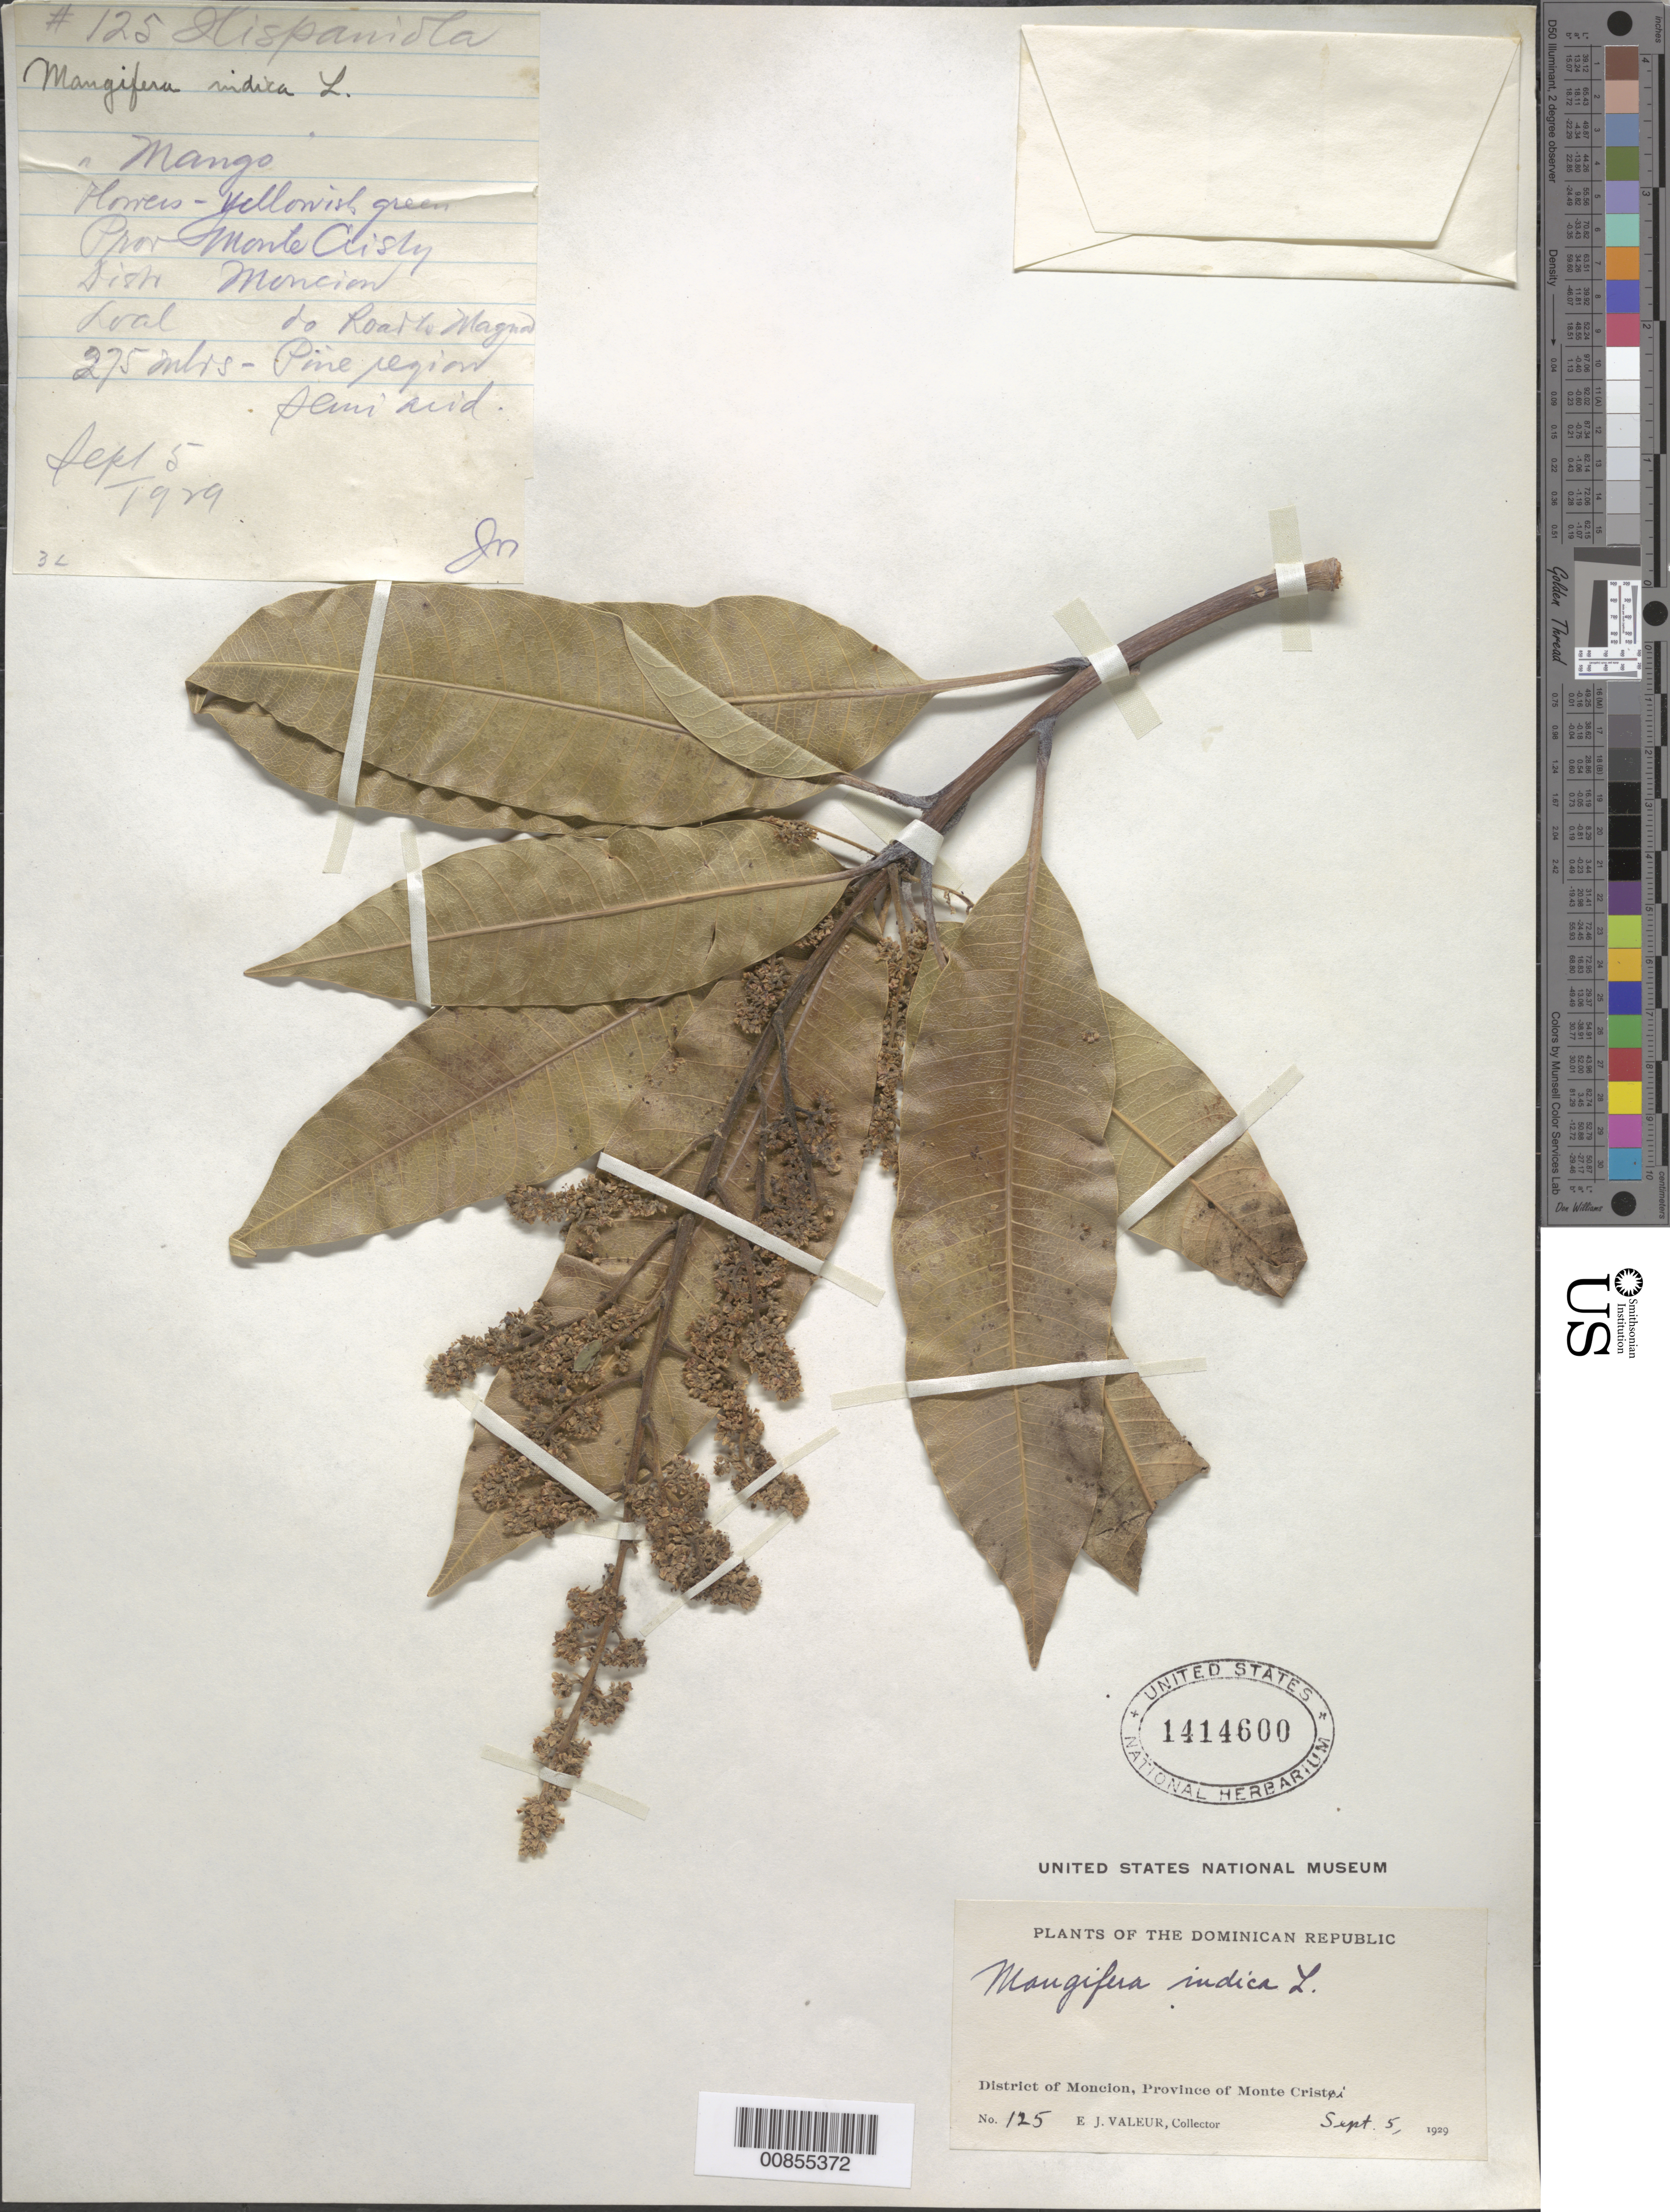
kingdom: Plantae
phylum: Tracheophyta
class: Magnoliopsida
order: Sapindales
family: Anacardiaceae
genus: Mangifera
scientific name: Mangifera indica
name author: L.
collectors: E. Valeur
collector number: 125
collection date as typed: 05 Sep 1929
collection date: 1929-09-05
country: Dominican Republic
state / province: Monte Cristi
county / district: Monción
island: Hispaniola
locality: To road to Magna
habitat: Semi arid pine region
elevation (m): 275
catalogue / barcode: US 1414600